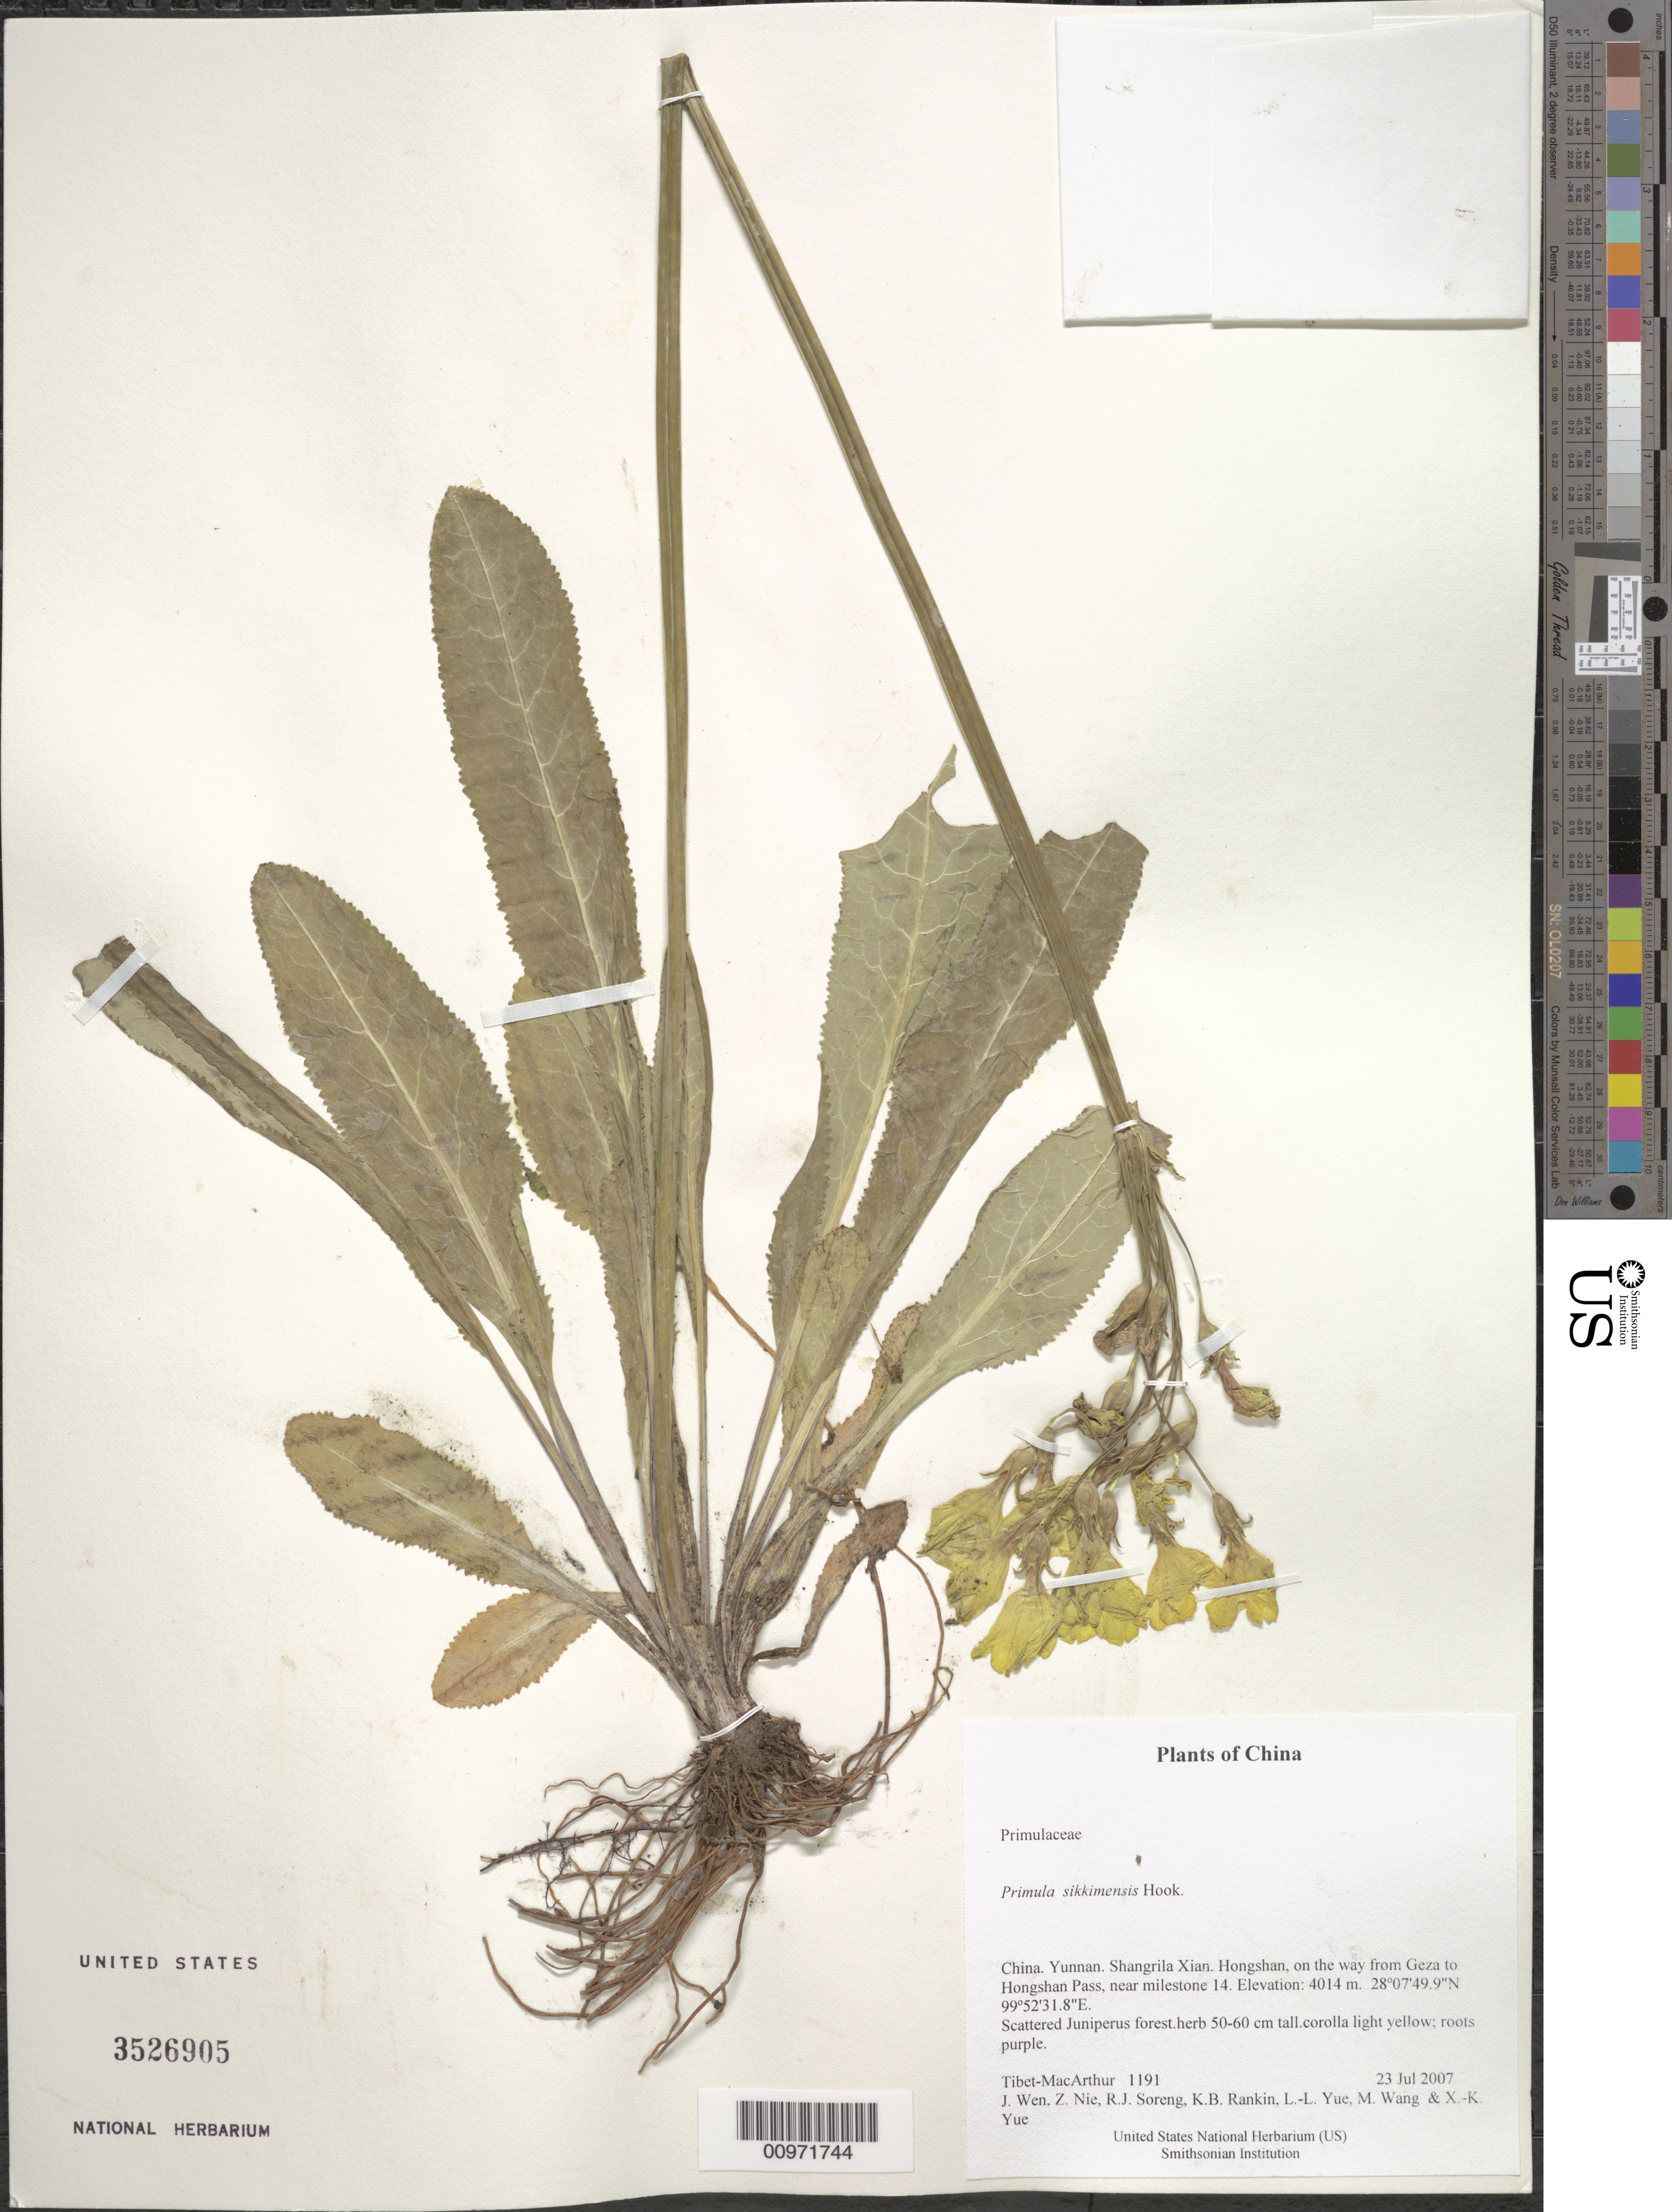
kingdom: Plantae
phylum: Tracheophyta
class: Magnoliopsida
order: Ericales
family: Primulaceae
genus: Primula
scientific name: Primula sikkimensis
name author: Hook.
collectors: Tibet-MacArthur, J. Wen, Z. Nie, R. J. Soreng, K. Rankin, L. Yue, M. Wang & X. Yue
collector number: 1191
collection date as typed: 23 Jul 2007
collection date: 2007-07-23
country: China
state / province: Yunnan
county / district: Shangrila Xian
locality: Hongshan, on the way from Geza to Hongshan Pass, near milestone 14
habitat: Scattered Juniperus forest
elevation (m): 4014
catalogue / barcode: US 3526905